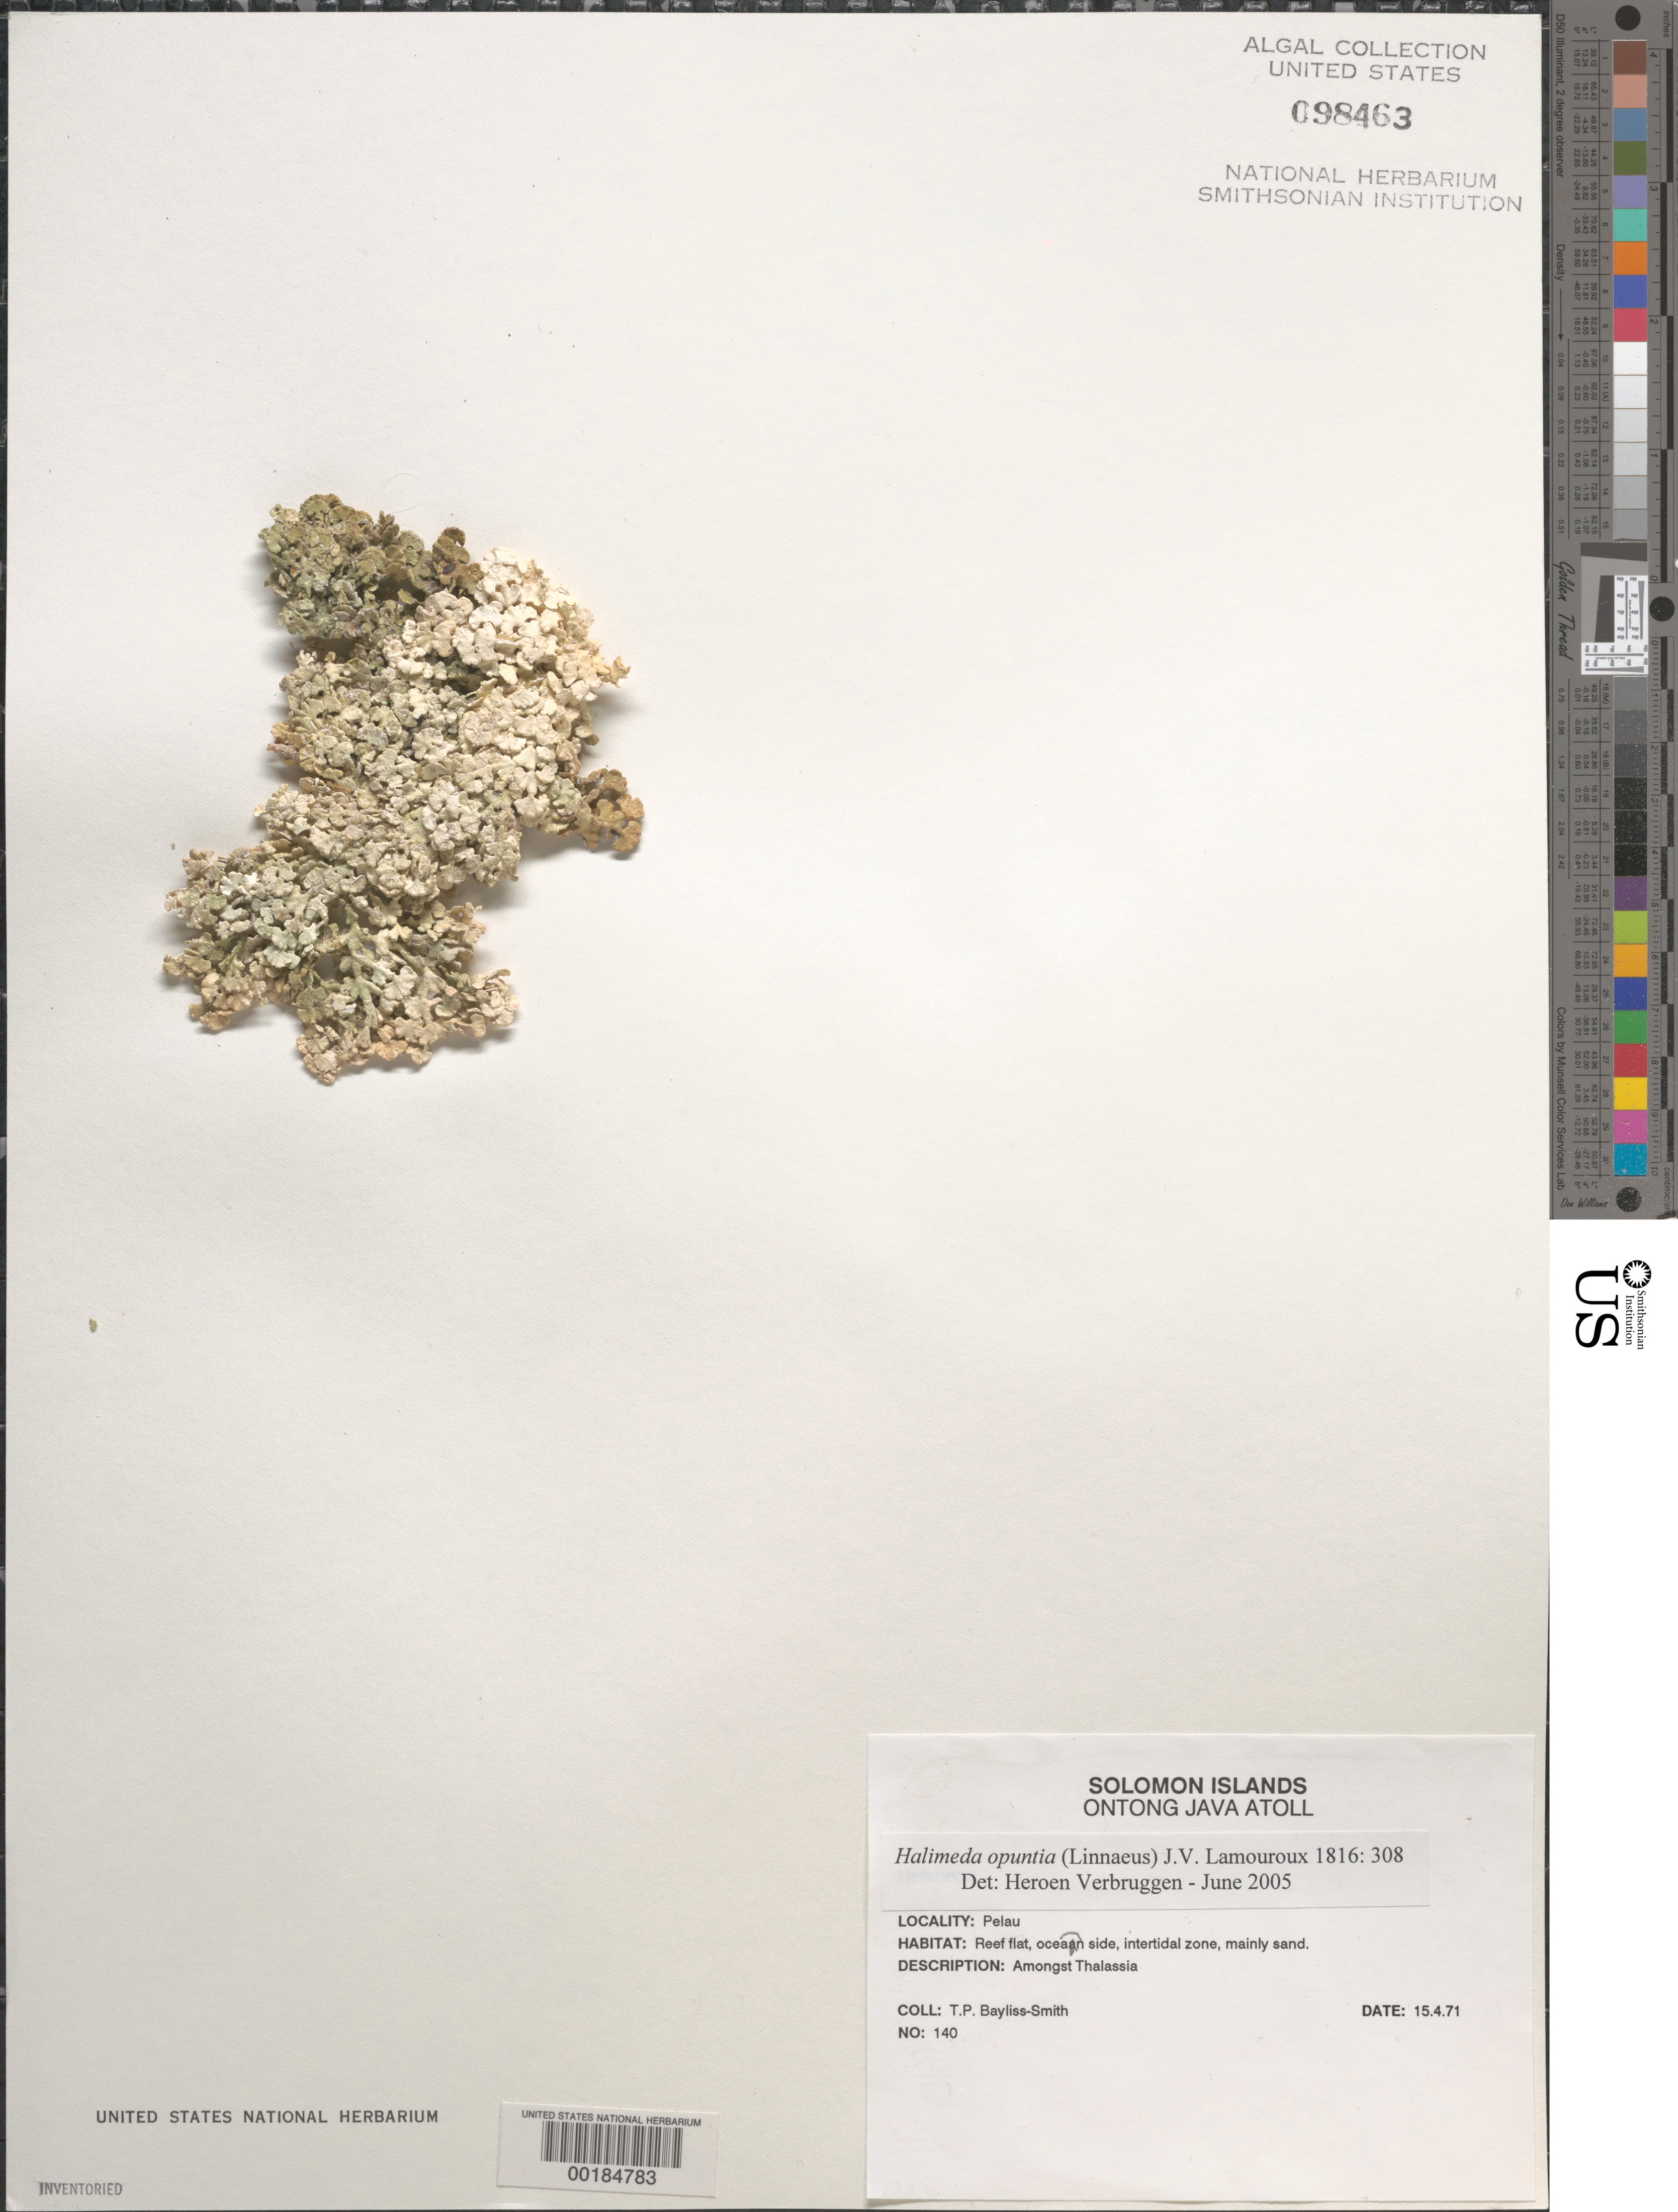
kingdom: Plantae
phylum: Chlorophyta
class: Ulvophyceae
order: Bryopsidales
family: Halimedaceae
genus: Halimeda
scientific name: Halimeda opuntia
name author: (L.) J.V.Lamouroux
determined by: Verbruggen, H.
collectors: T. P. Bayliss-Smith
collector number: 140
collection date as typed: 15 Apr 1971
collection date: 1971-04-15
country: Solomon Islands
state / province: Malaita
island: Ontong Java Atoll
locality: Pelau Islet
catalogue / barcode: US 98463